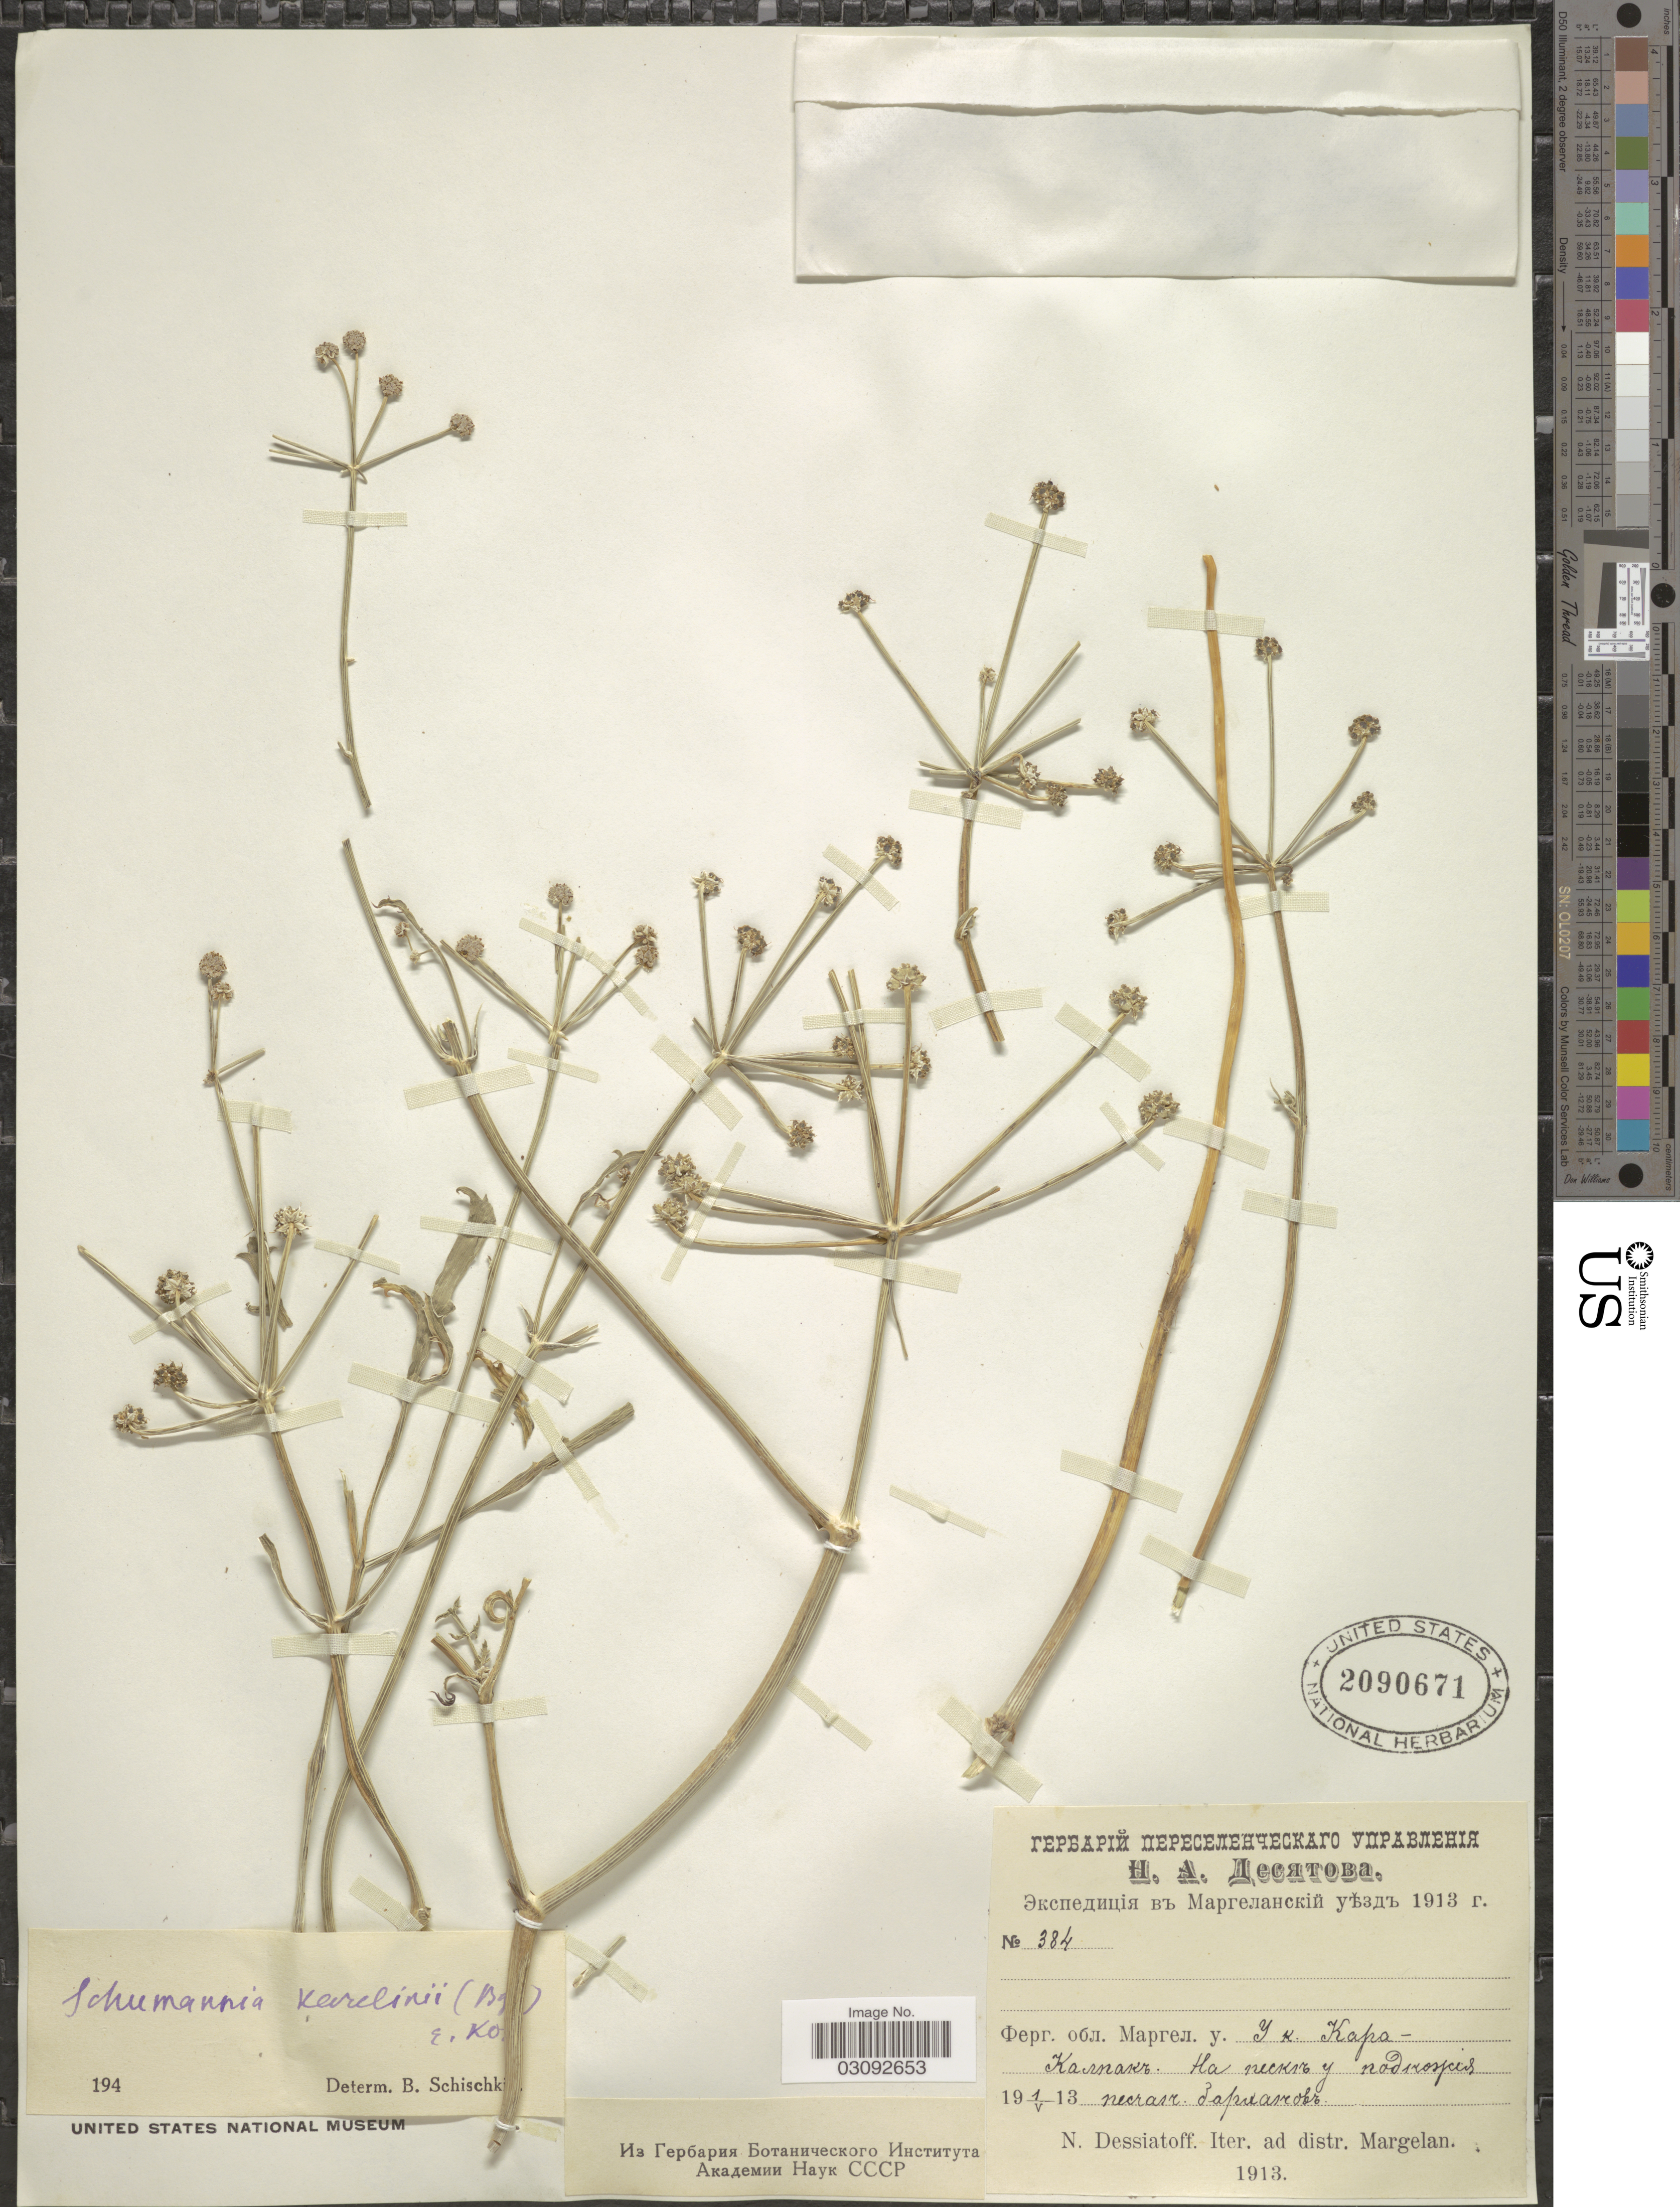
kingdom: Plantae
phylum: Tracheophyta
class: Magnoliopsida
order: Apiales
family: Apiaceae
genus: Ferula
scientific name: Ferula karelinii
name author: Bunge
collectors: N. Desyatov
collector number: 384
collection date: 1913-05-01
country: Uzbekistan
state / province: Farg'ona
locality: Ad distr. Margelan.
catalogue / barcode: US 2090671